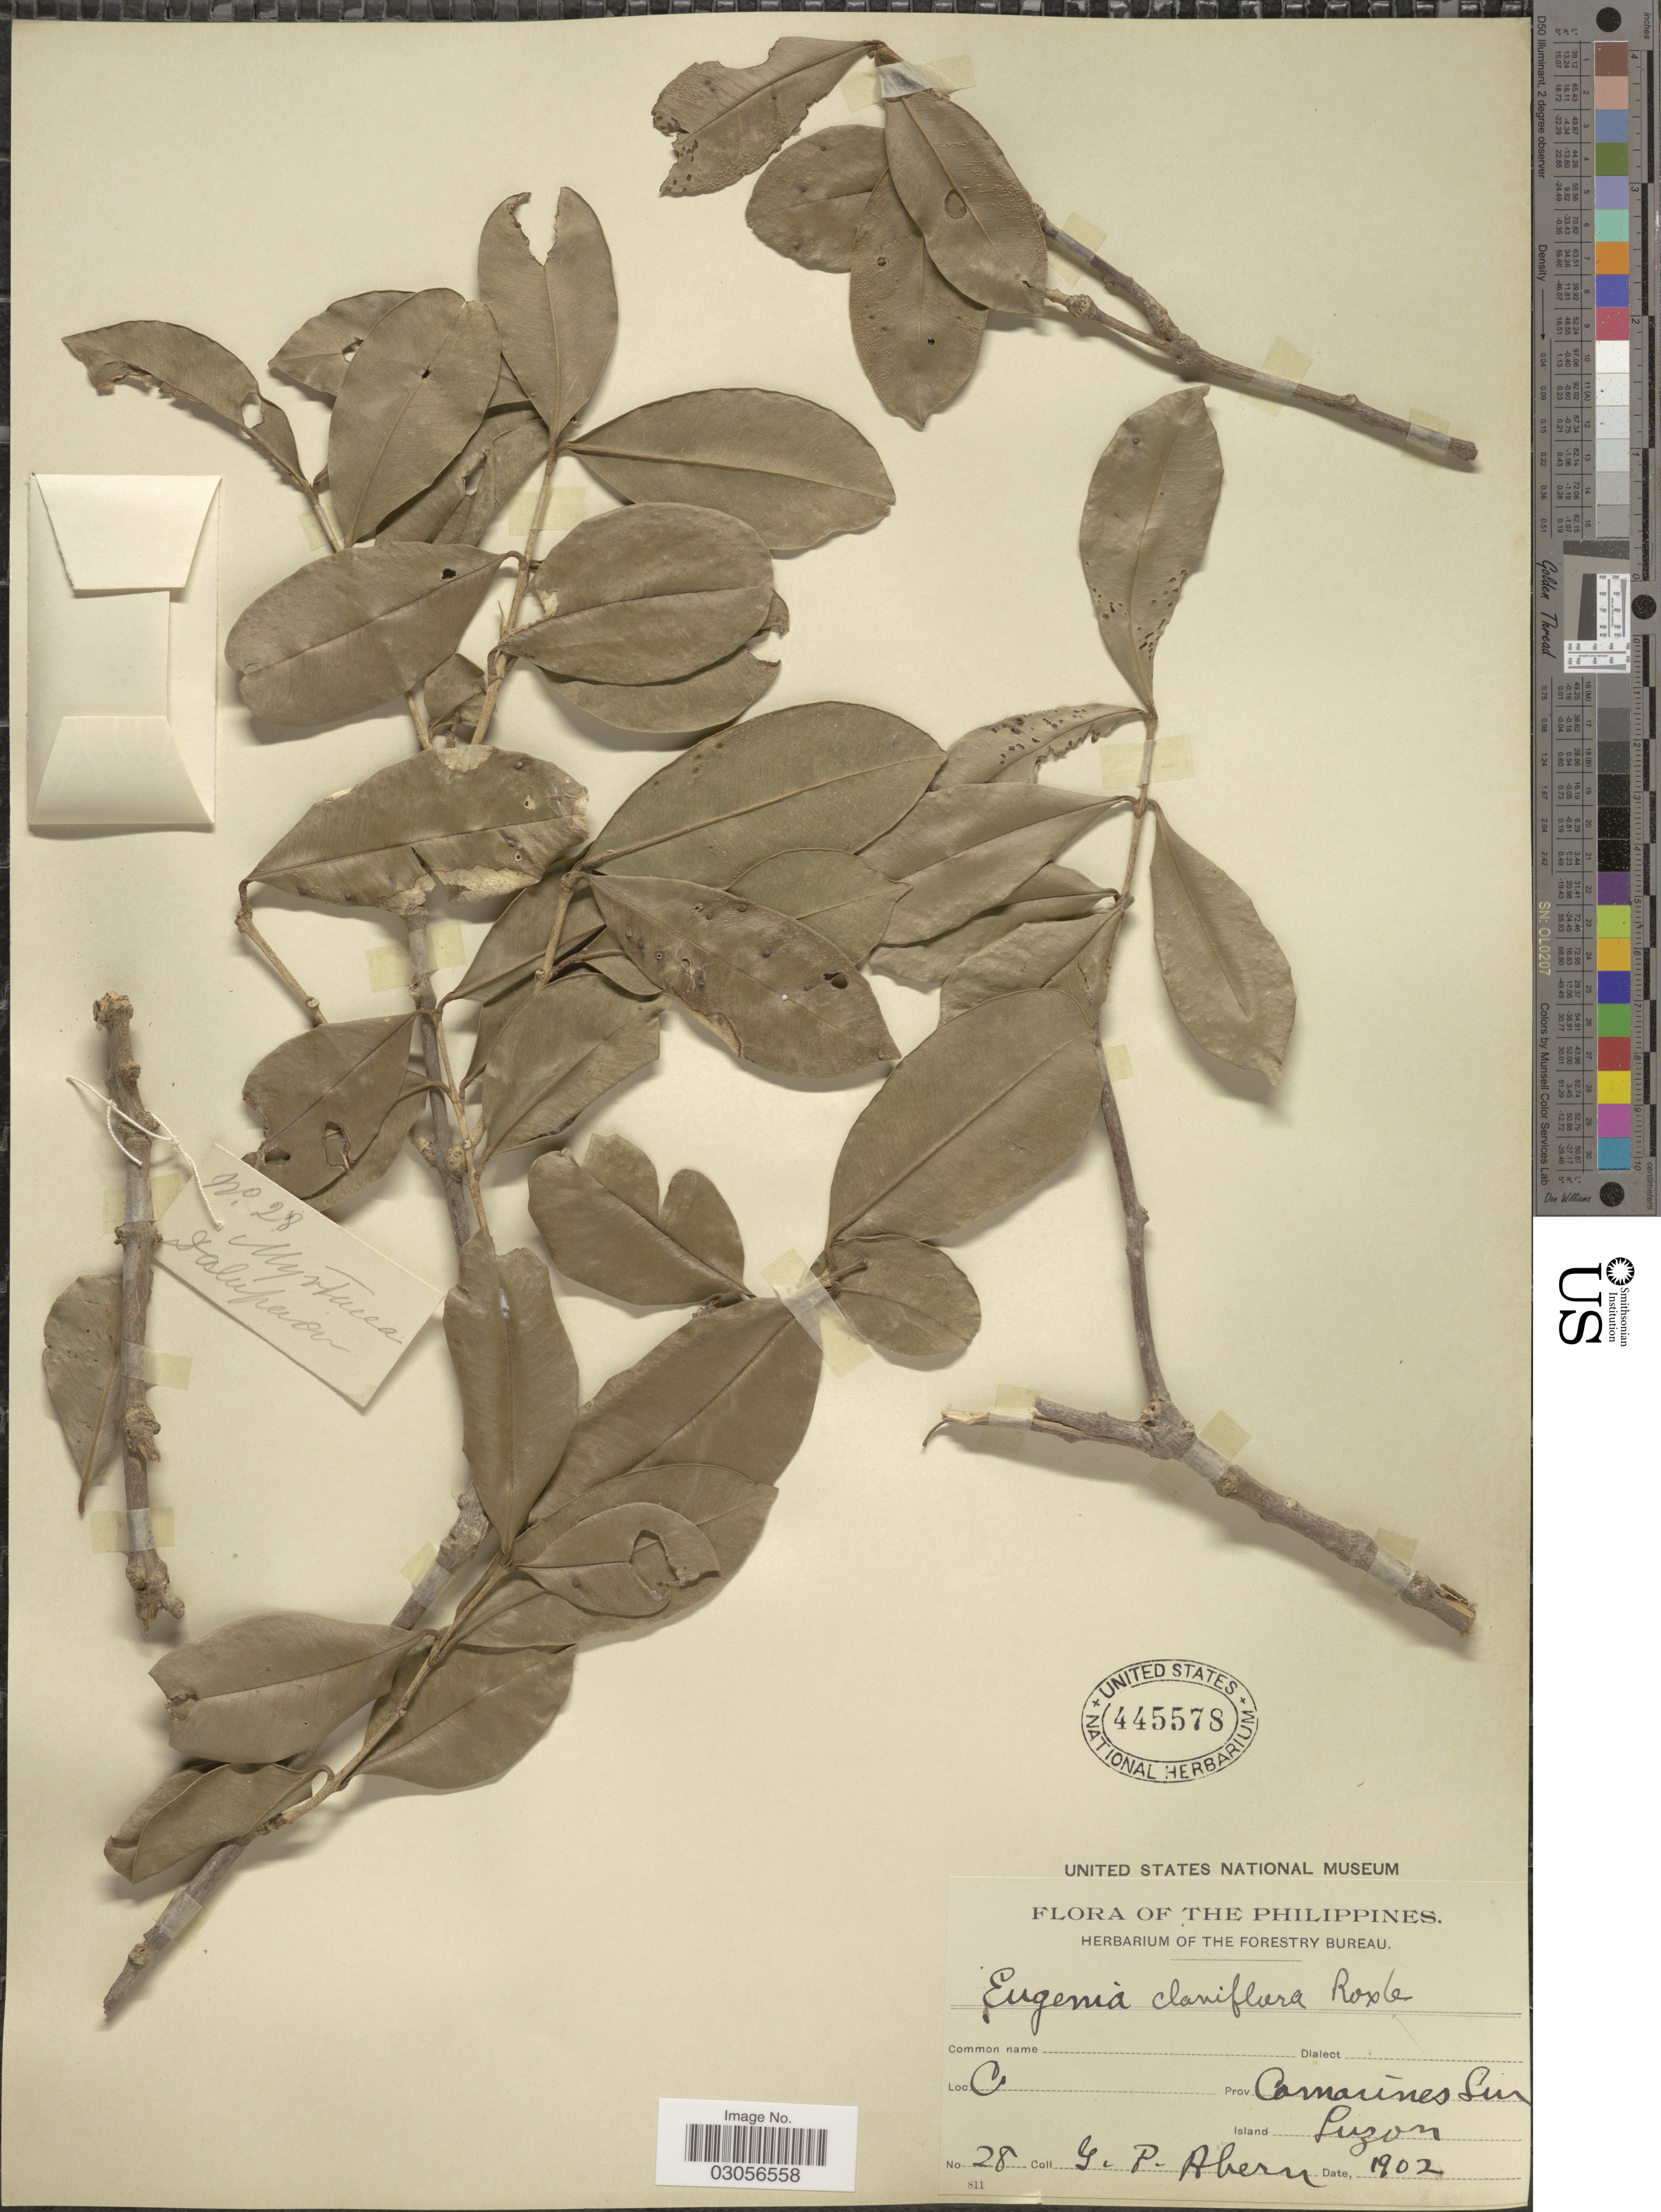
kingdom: Plantae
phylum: Tracheophyta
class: Magnoliopsida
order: Myrtales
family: Myrtaceae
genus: Syzygium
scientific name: Syzygium claviflorum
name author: (Roxb.) Wall. ex Steud.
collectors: G. Ahern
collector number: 28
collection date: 1902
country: Philippines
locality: Camarines Sur Luzon.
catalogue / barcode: US 445578